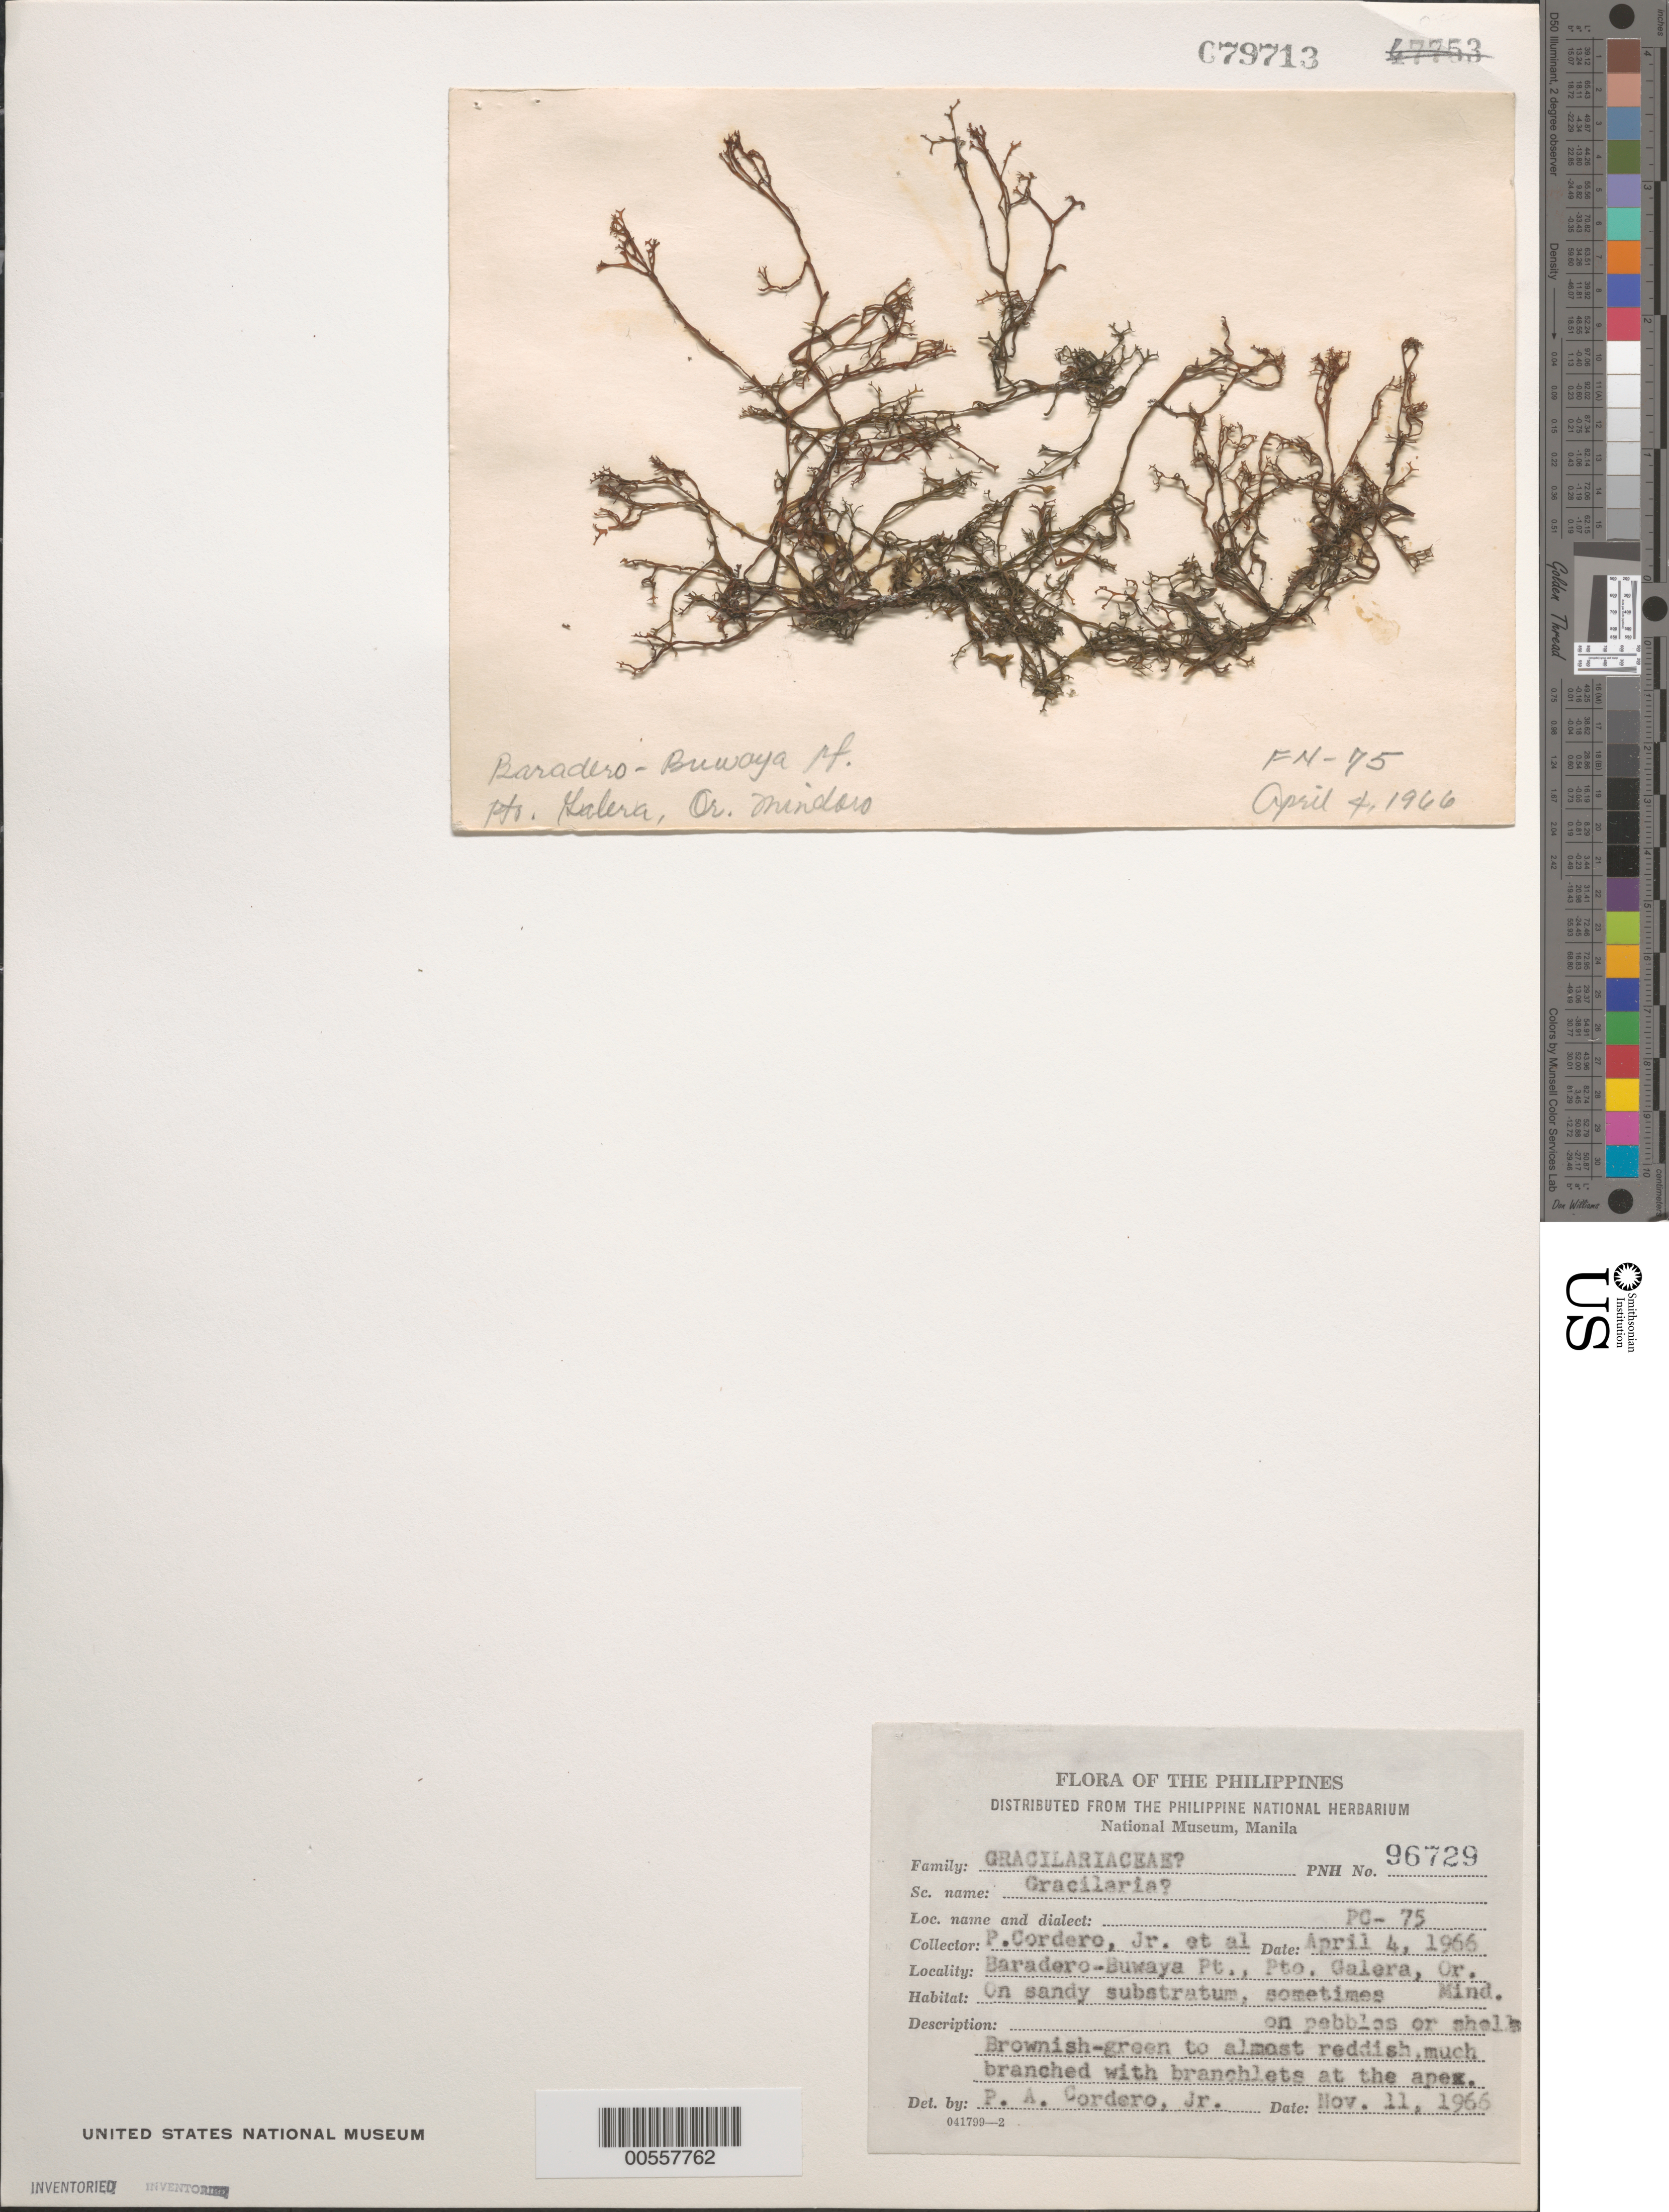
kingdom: Plantae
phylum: Rhodophyta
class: Florideophyceae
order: Gracilariales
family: Gracilariaceae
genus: Gracilaria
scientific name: Gracilaria sp.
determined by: Cordero, P. A., Jr.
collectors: P. A. Cordero et al.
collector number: Pc-75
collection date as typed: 04 Apr 1966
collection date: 1966-04-04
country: Philippines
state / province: Mimaropa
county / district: Mindoro Oriental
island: Mindoro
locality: Baradero-Buwaya Point, Puerto Galera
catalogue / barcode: US 79713